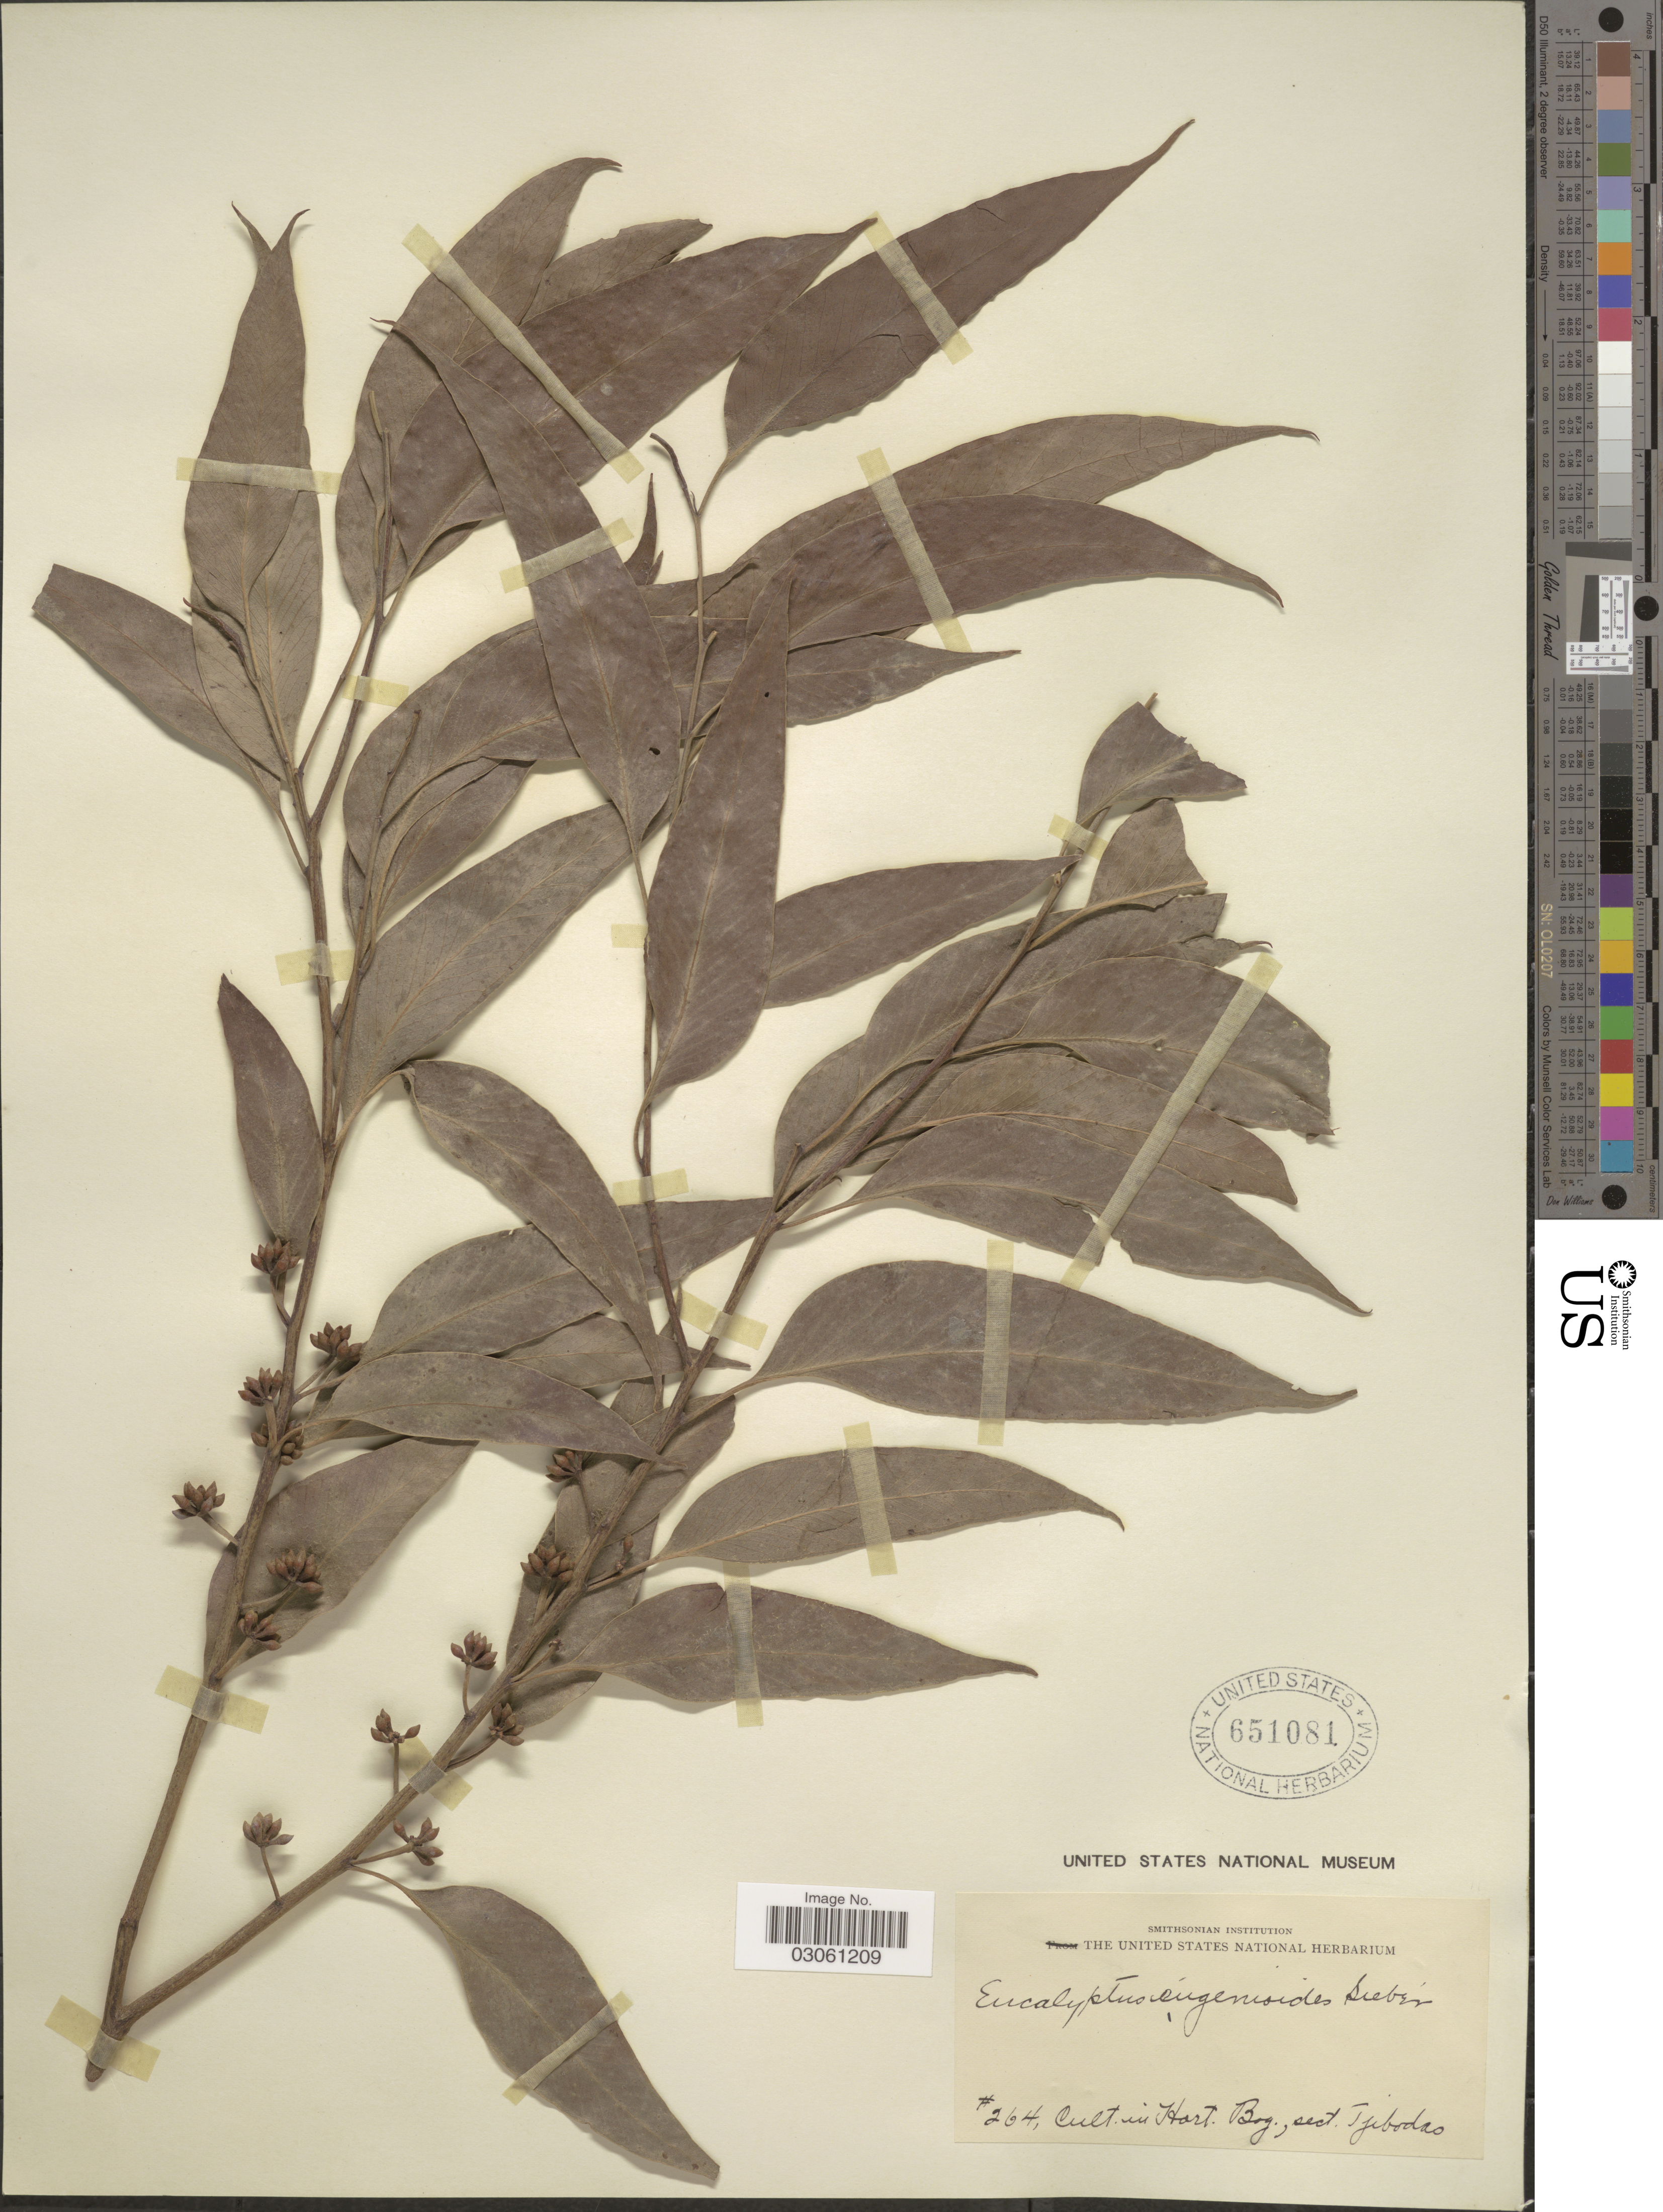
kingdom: Plantae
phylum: Tracheophyta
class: Magnoliopsida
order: Myrtales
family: Myrtaceae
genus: Eucalyptus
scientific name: Eucalyptus eugenioides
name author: Siebert ex Spreng.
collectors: ex herb. United States National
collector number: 264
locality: Cult. in Hort. Bog., sect. Tjibodas.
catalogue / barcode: US 651081